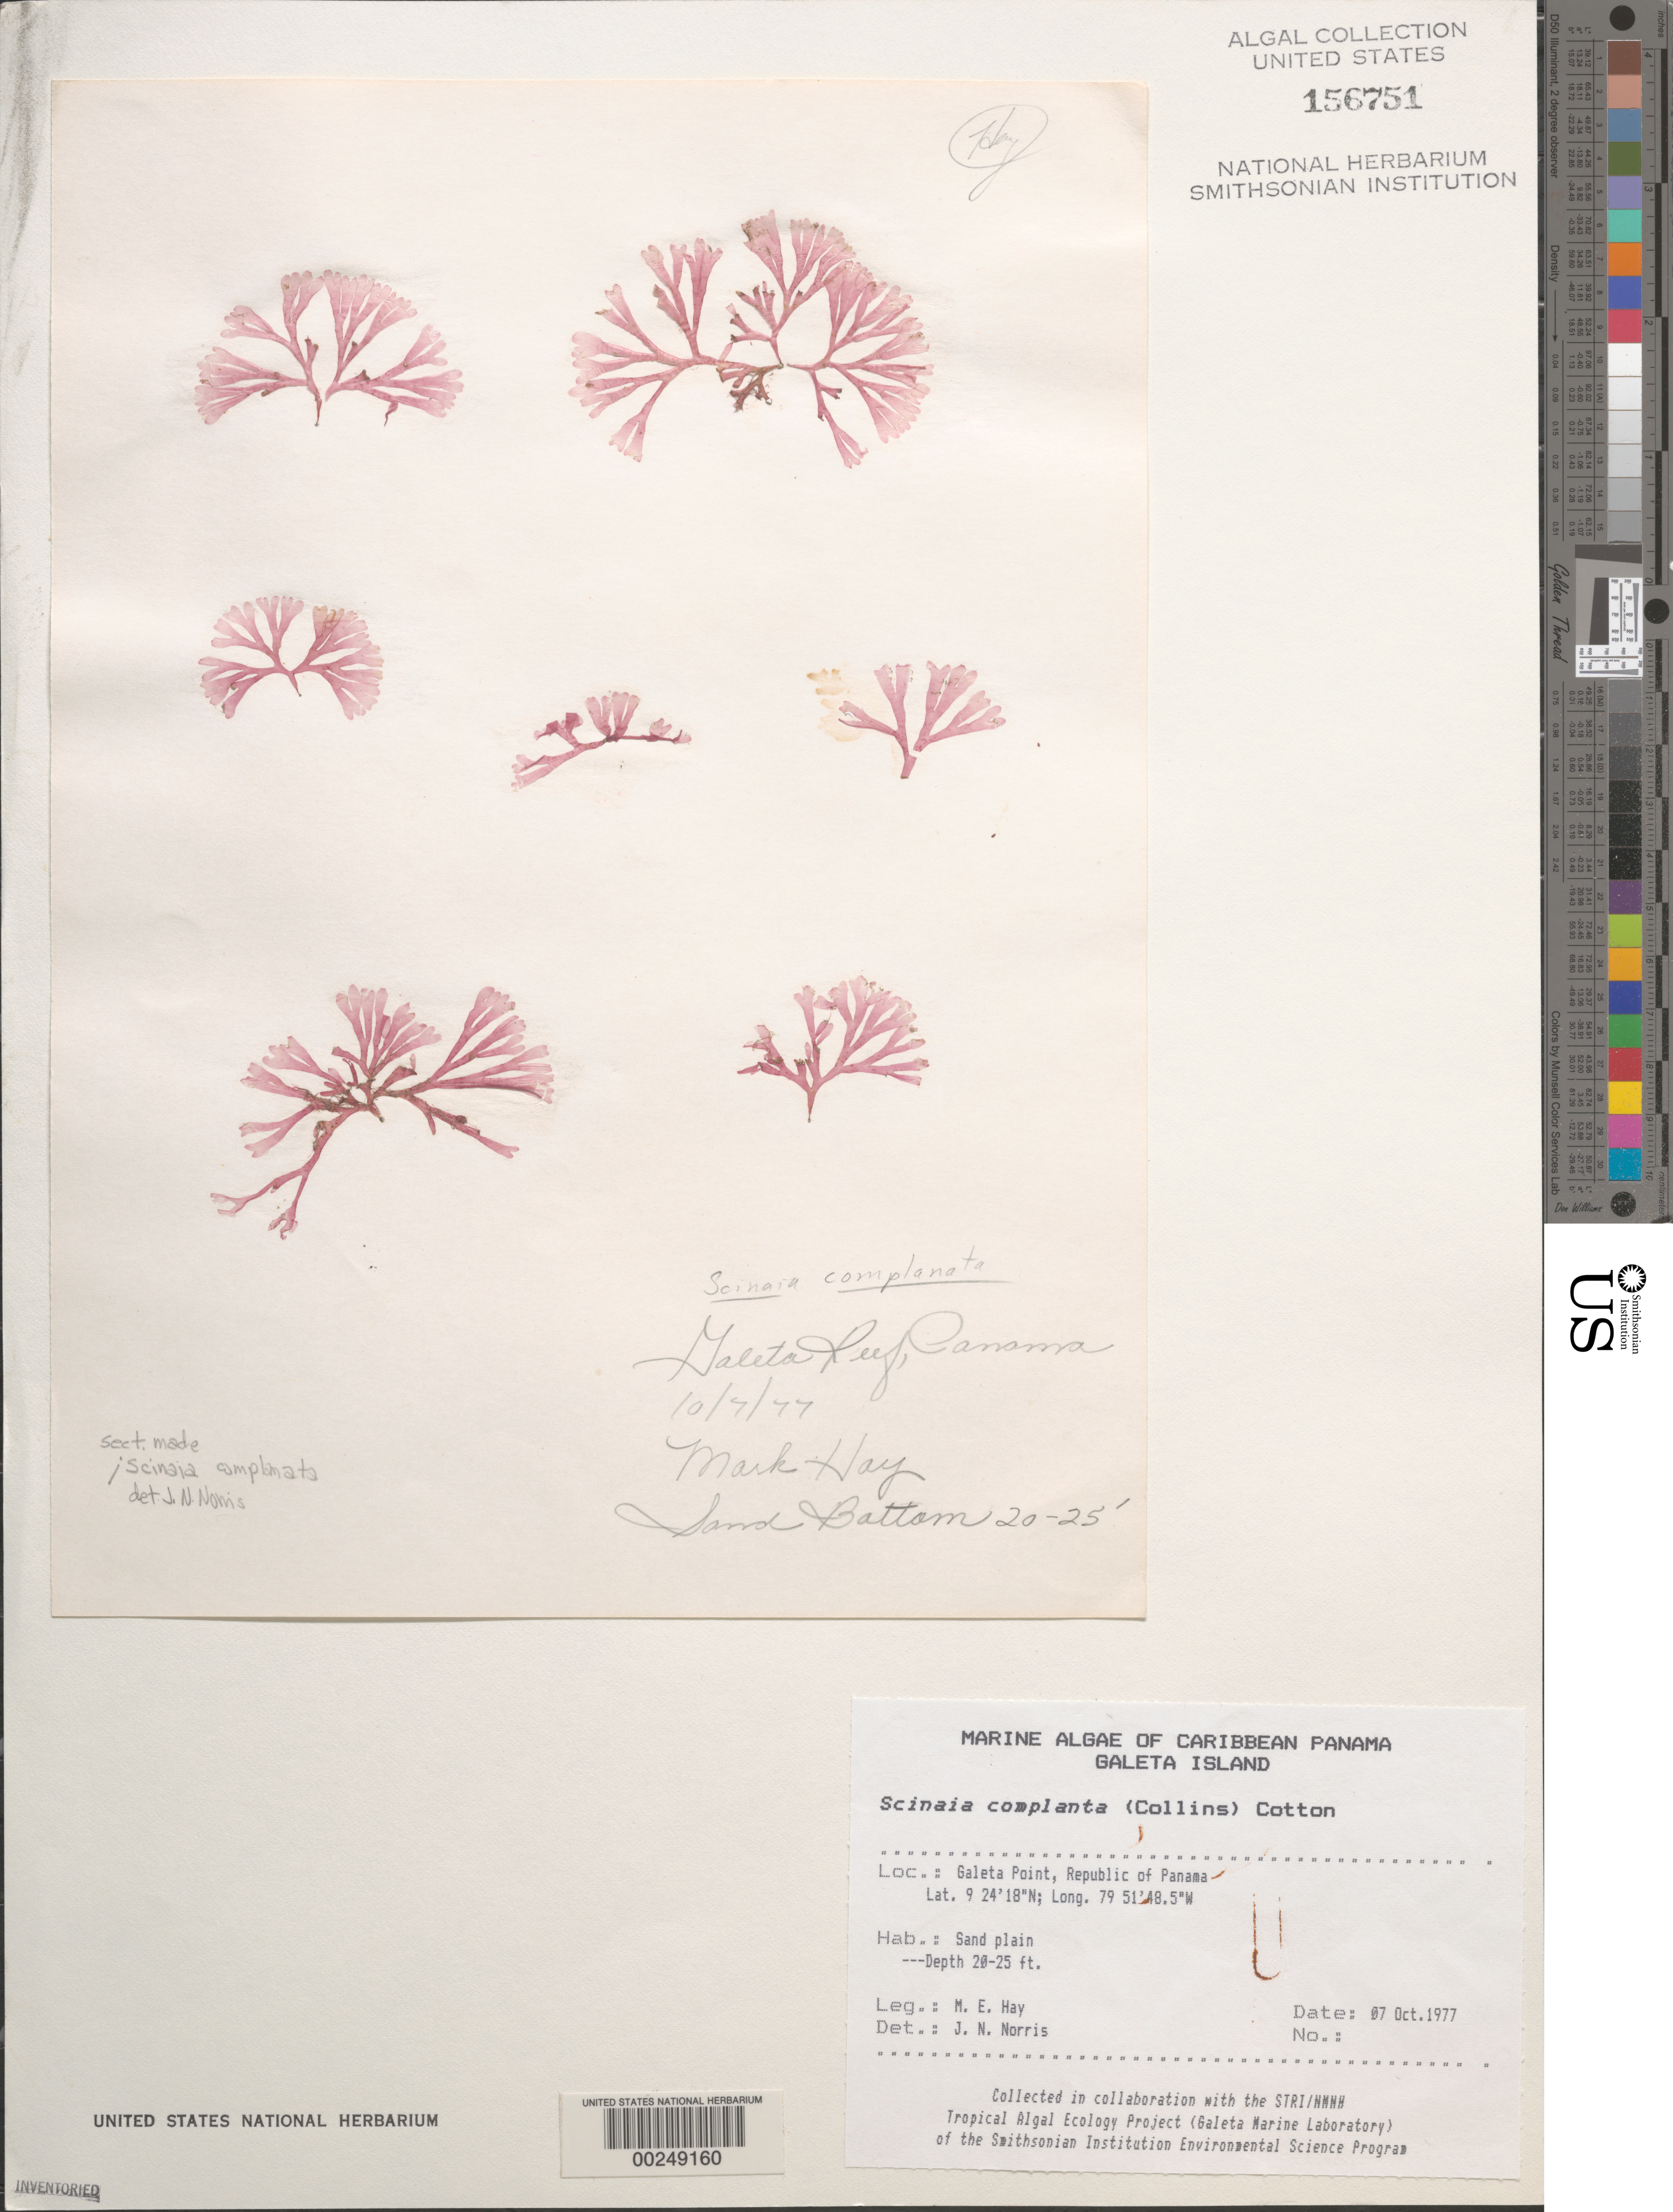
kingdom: Plantae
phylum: Rhodophyta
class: Florideophyceae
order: Nemaliales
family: Scinaiaceae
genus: Scinaia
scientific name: Scinaia complanata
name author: (Collins in Collins et al.) Cotton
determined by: Norris, James N.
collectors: M. E. Hay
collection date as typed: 07 Oct 1977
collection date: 1977-10-07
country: Panama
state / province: Colón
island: Galeta Island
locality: Galeta Point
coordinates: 9 24' 18" N, 79 51' 48.5" W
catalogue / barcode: US 156751